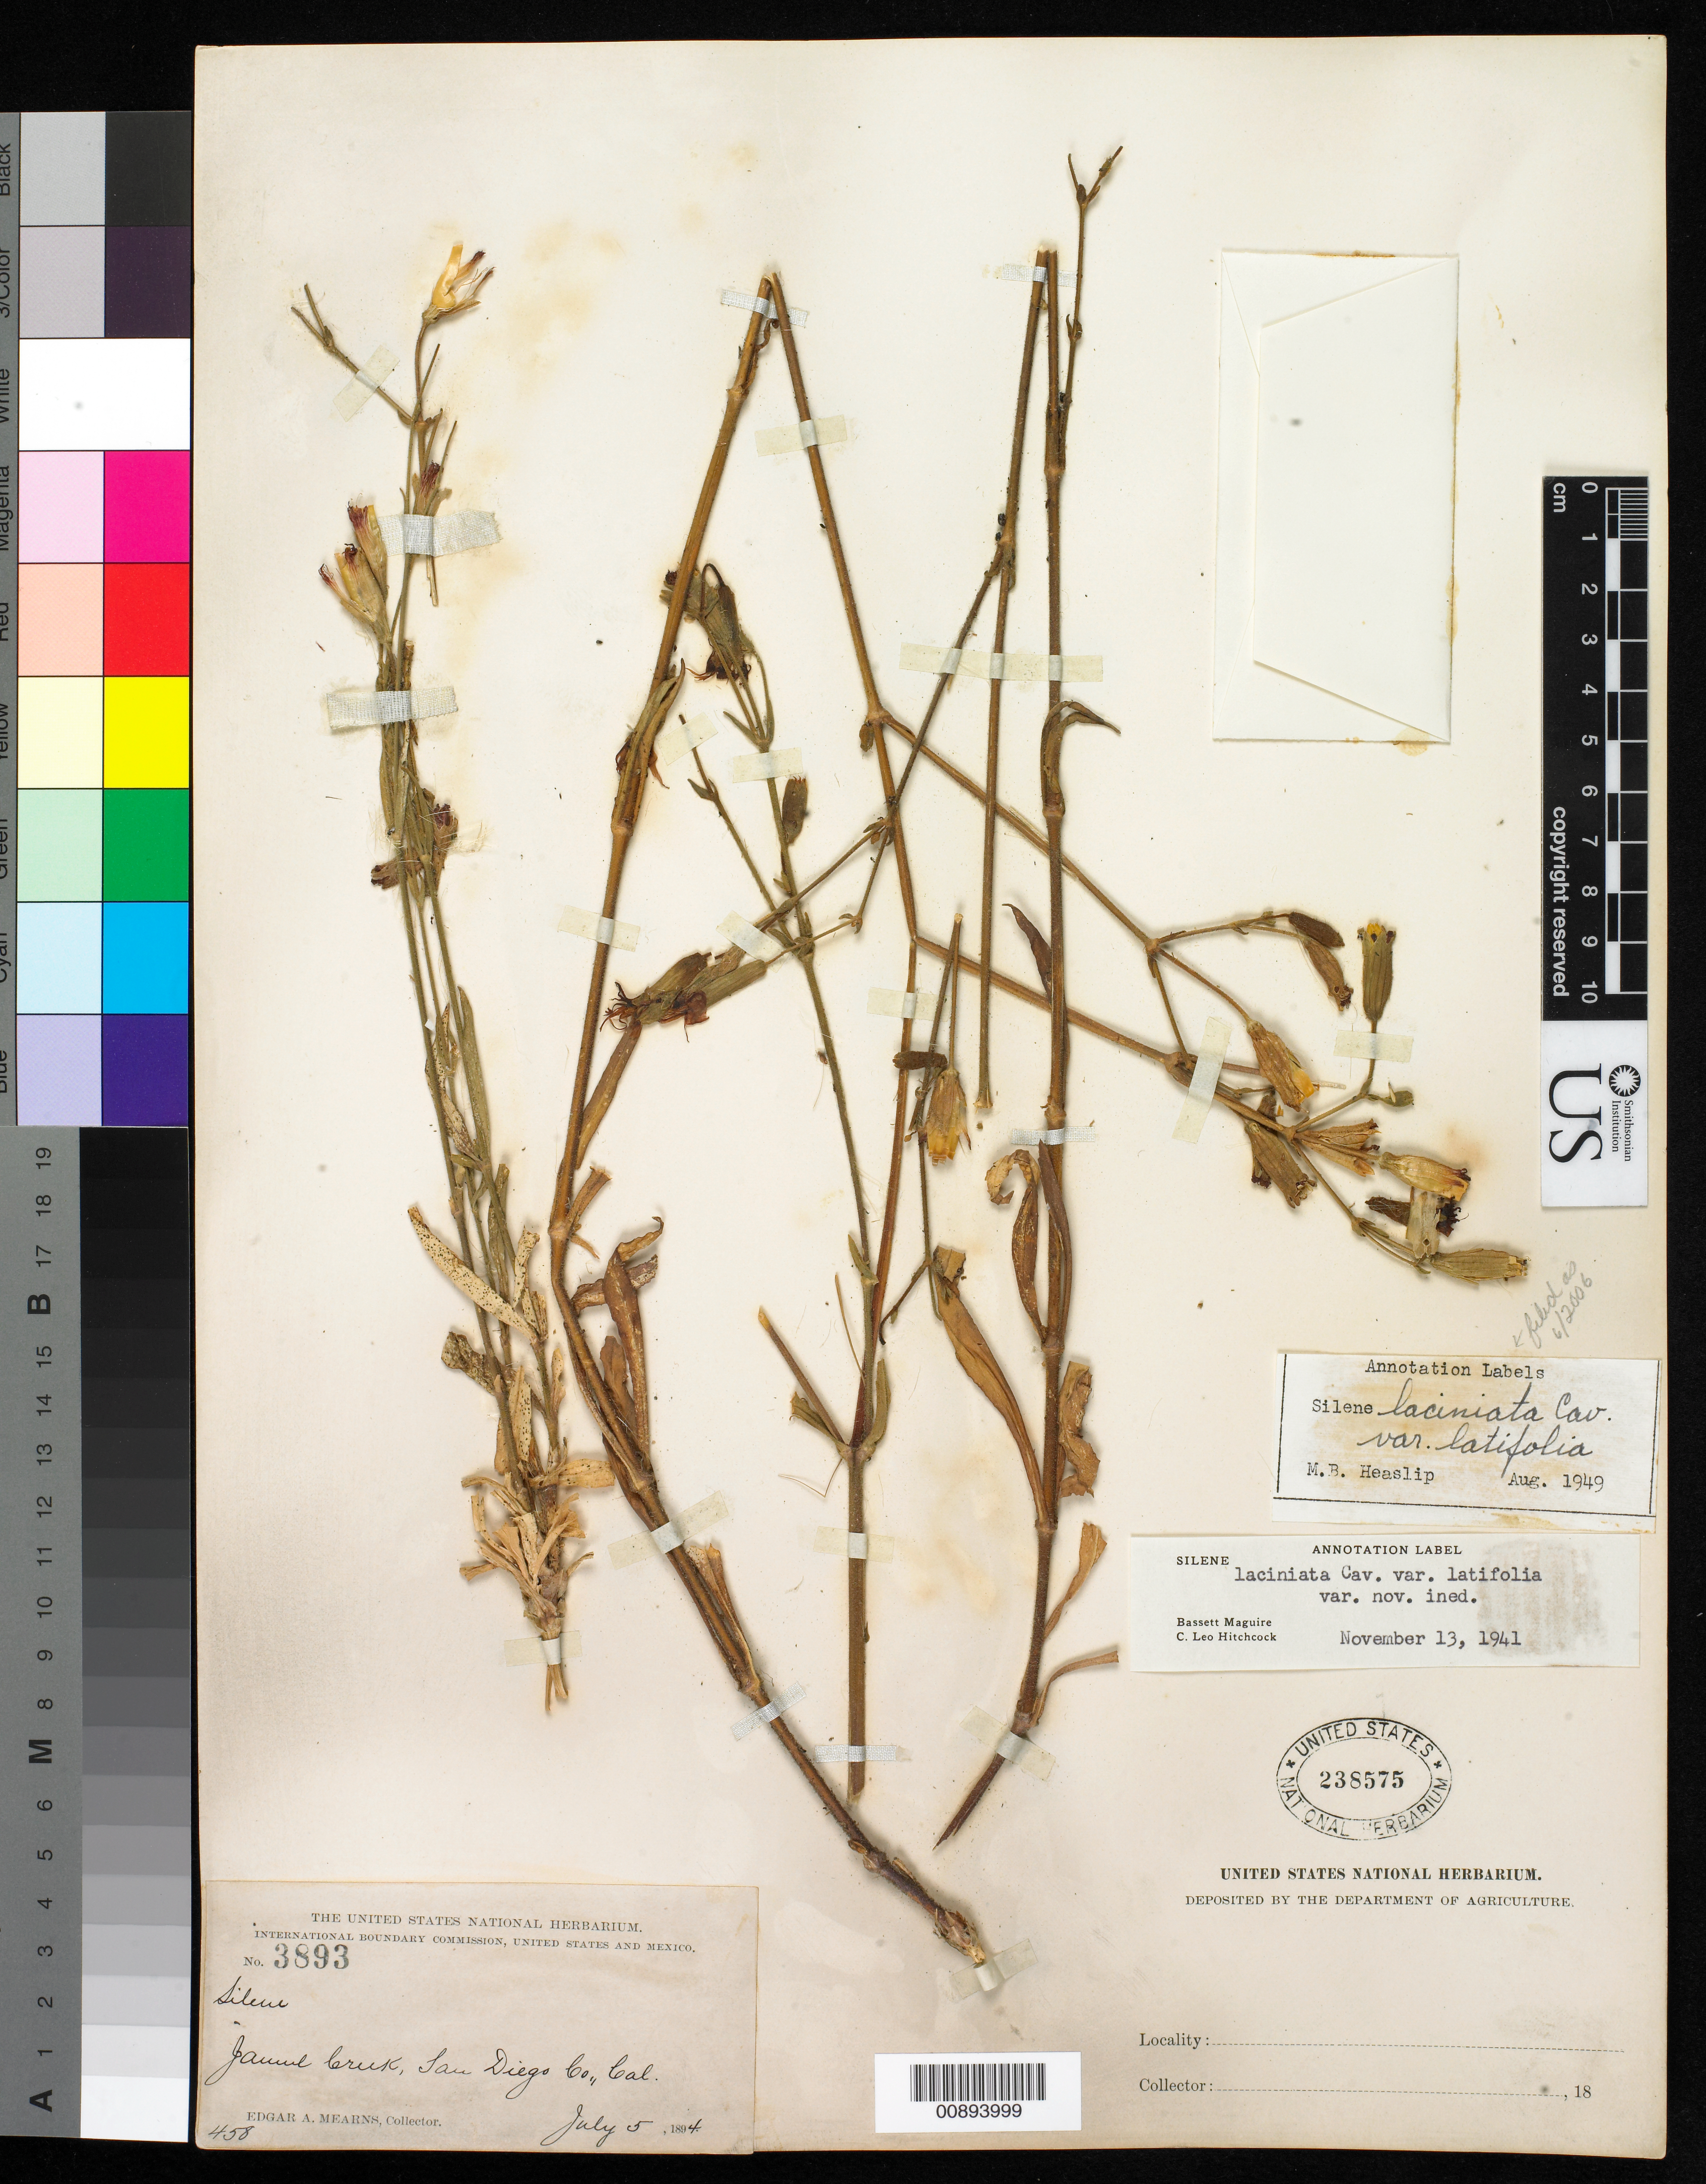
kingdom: Plantae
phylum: Tracheophyta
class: Magnoliopsida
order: Caryophyllales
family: Caryophyllaceae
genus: Silene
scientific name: Silene laciniata var. latifolia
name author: C.L. Hitchc. & Maguire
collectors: E. A. Mearns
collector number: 3893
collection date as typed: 05 Jul 1894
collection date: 1894-07-05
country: United States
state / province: California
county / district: San Diego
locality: Jamul Creek, San Diego County, California.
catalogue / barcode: US 238575